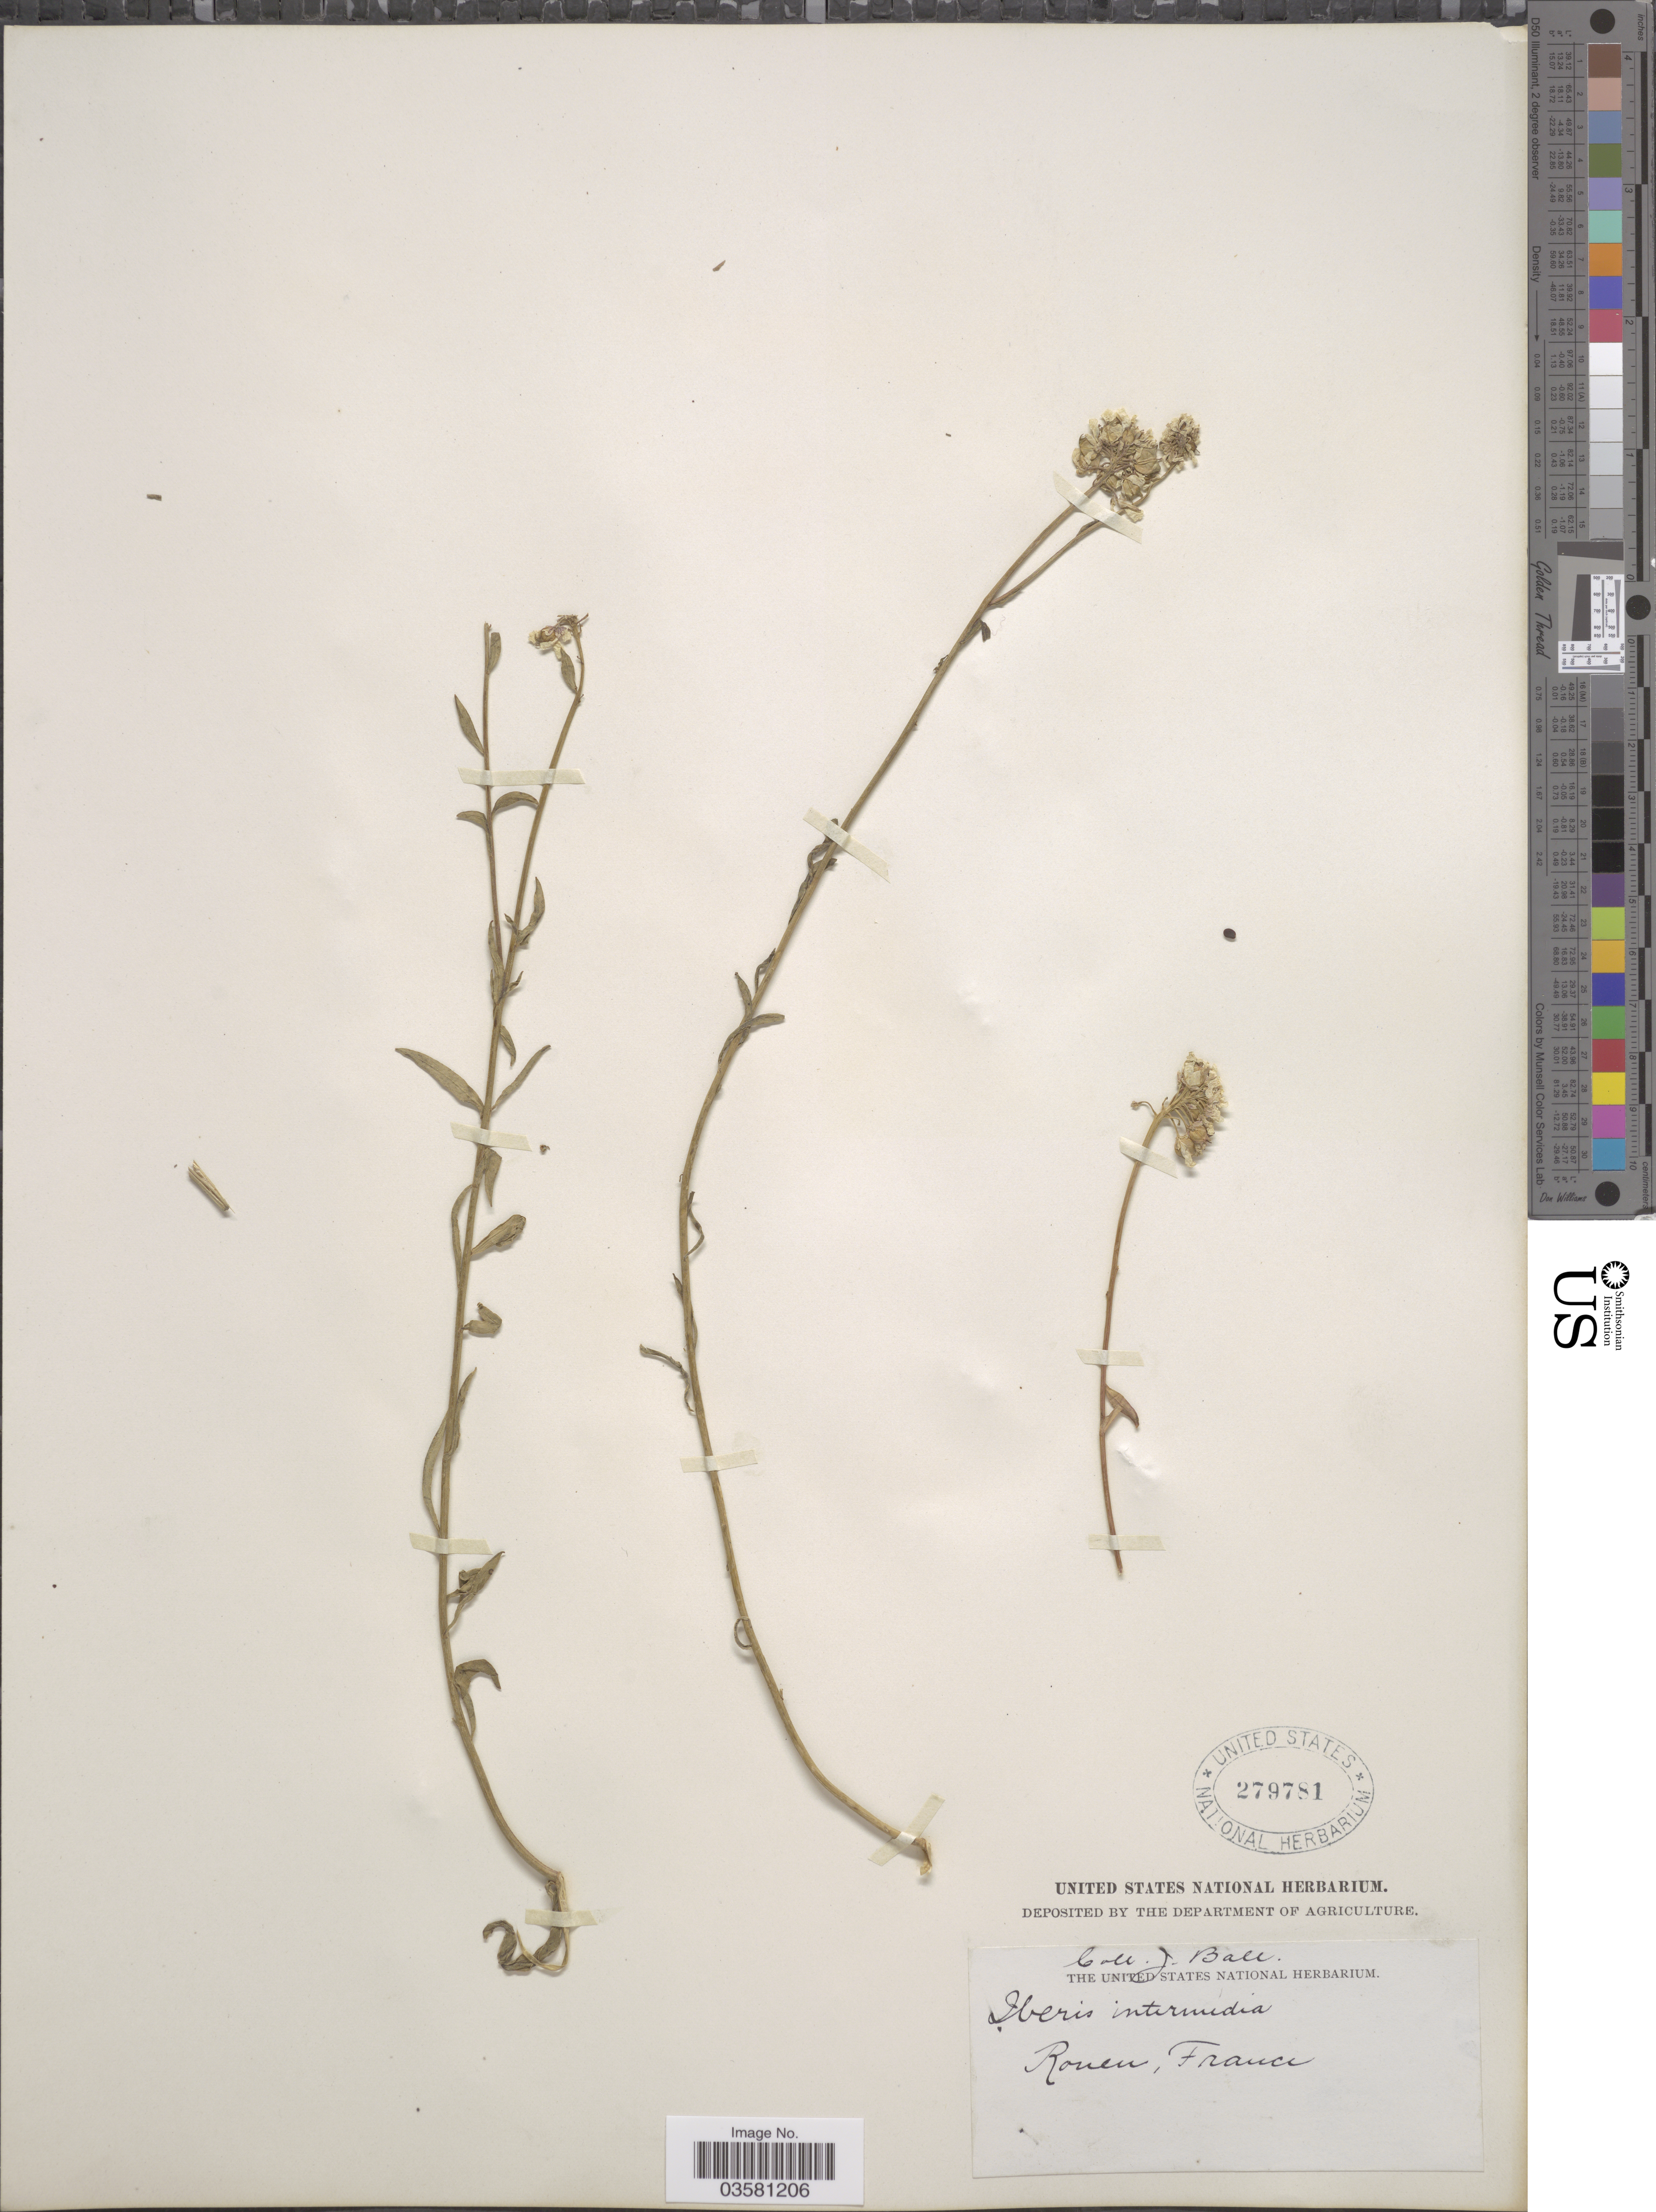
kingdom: Plantae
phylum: Tracheophyta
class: Magnoliopsida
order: Brassicales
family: Brassicaceae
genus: Iberis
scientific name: Iberis intermedia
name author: Guers.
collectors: J. Ball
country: France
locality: Rouen.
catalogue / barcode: US 279781